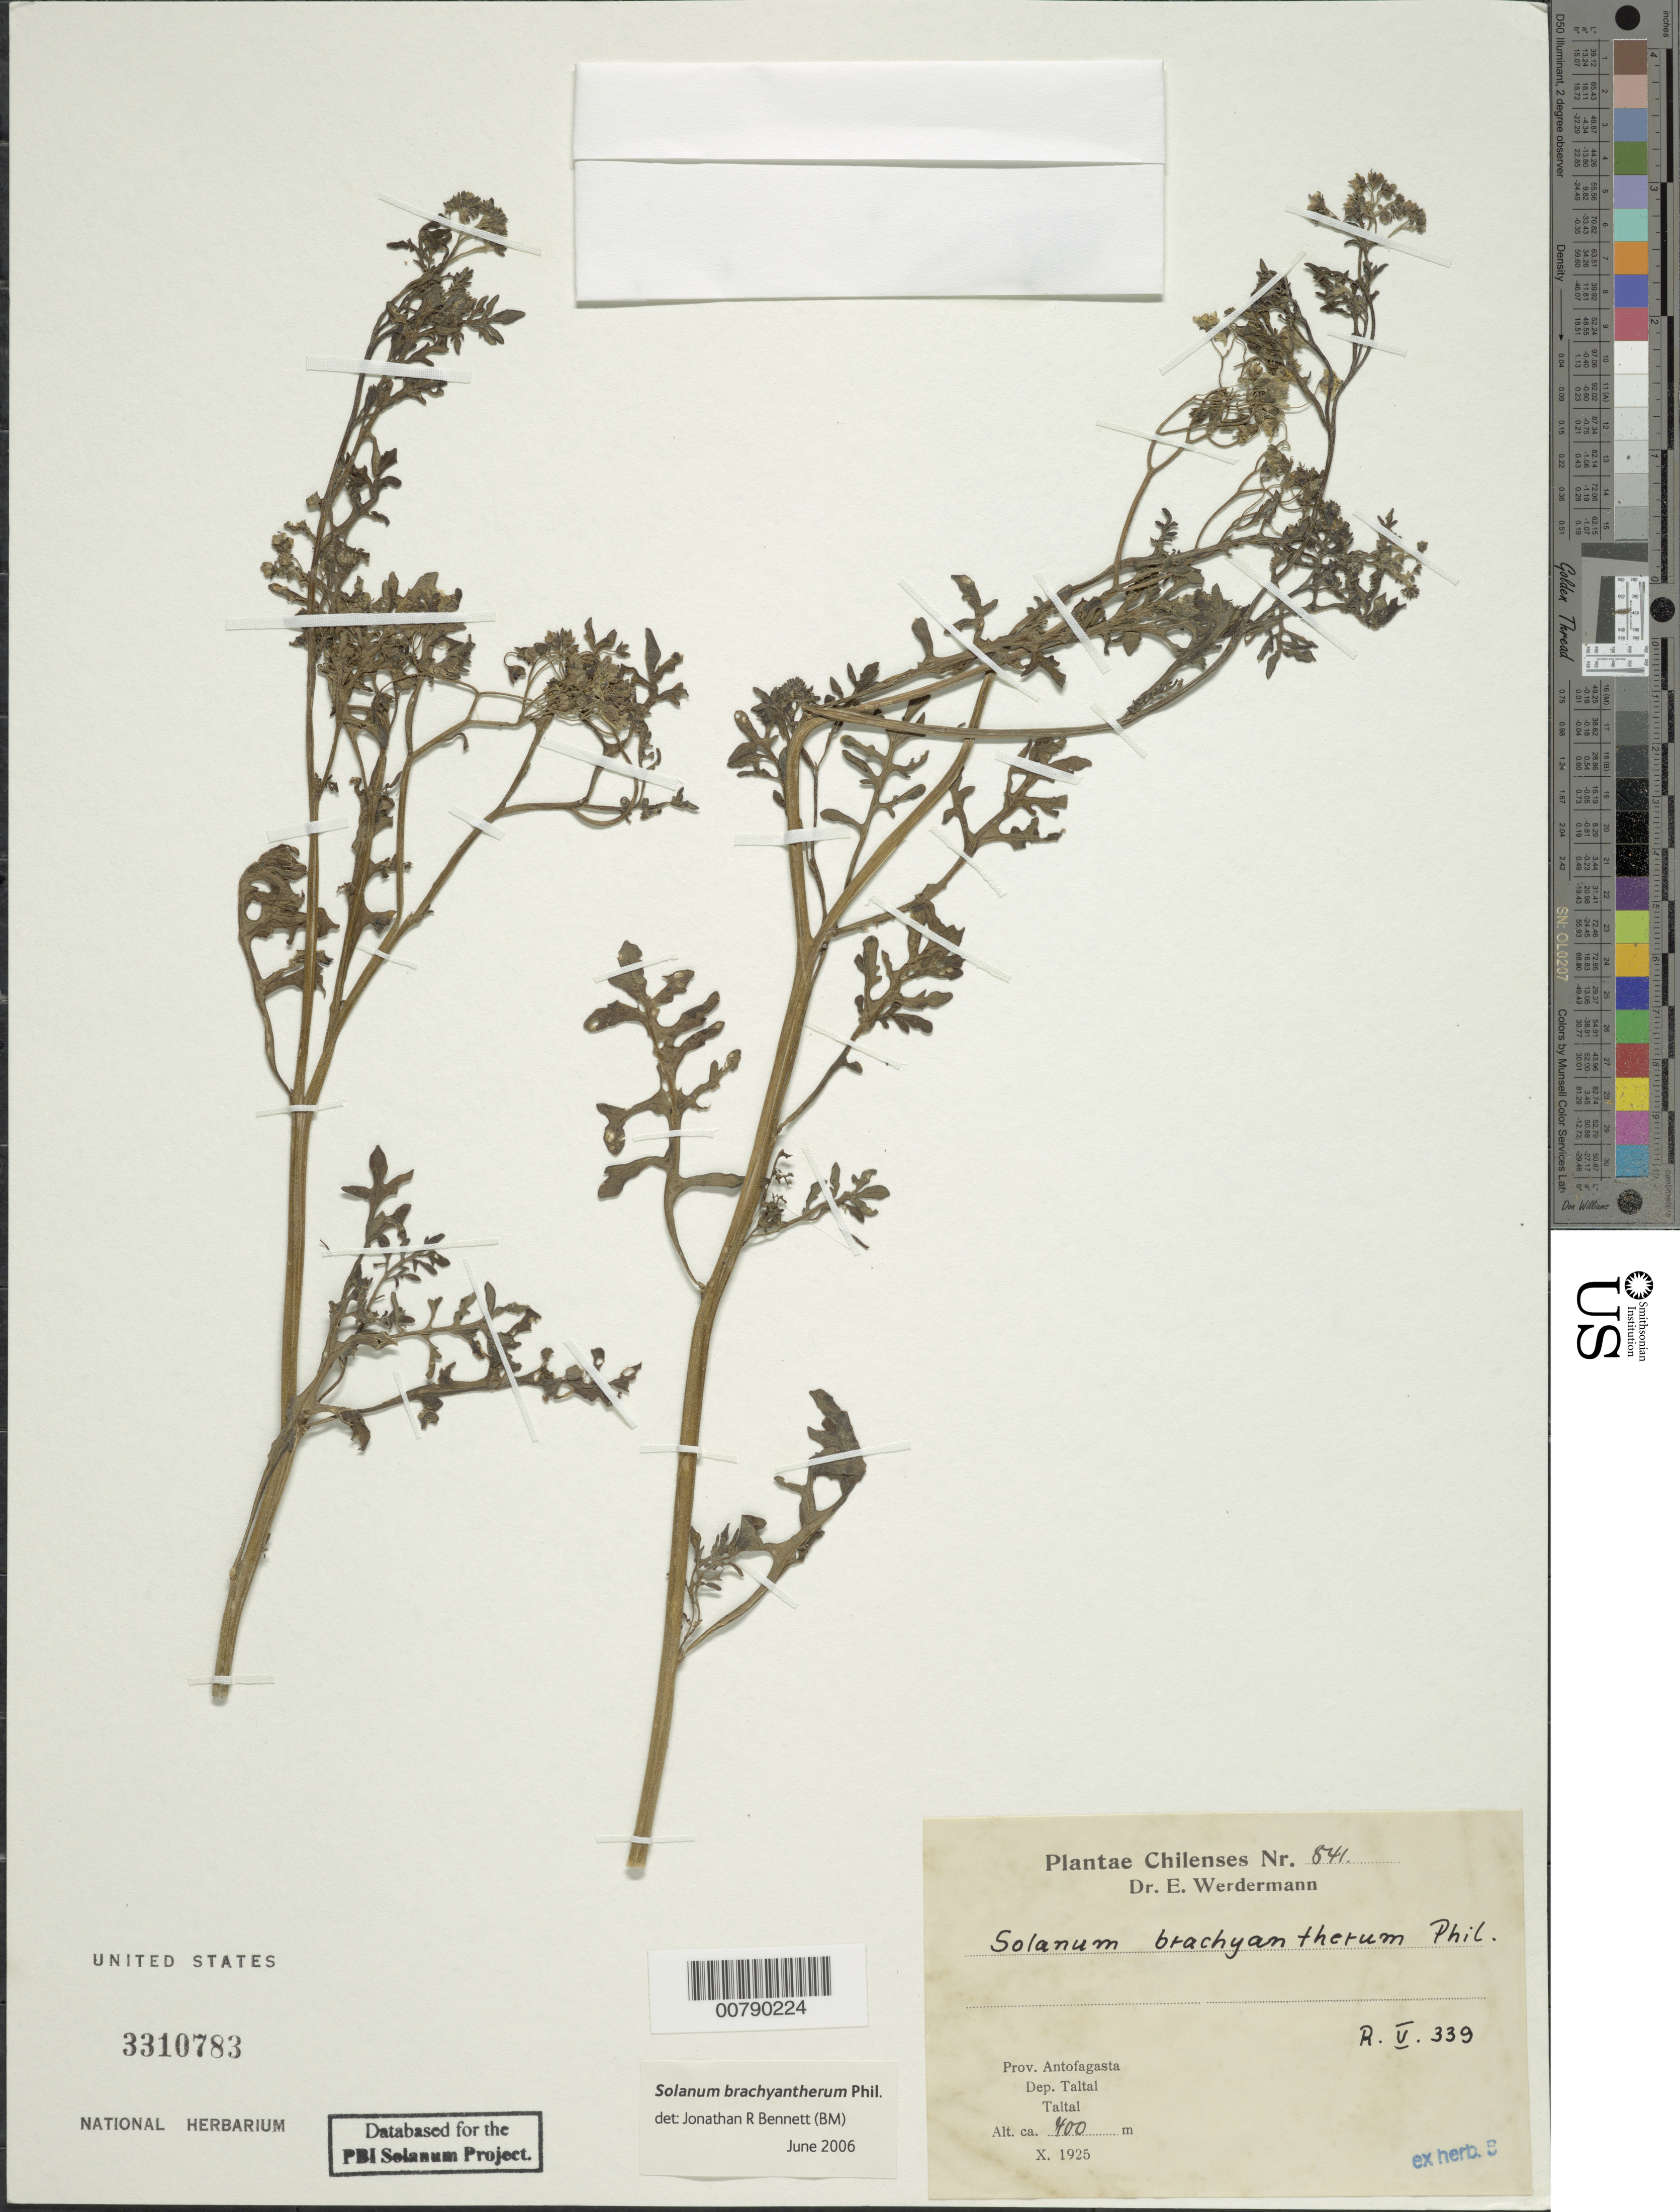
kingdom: Plantae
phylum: Tracheophyta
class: Magnoliopsida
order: Solanales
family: Solanaceae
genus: Solanum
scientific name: Solanum brachyantherum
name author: Phil.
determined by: Bennett, J. R.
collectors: E. Werdermann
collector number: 841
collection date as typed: Oct 1925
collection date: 1925-10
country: Chile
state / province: Antofagasta (II)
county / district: Taltal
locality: Taltal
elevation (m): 400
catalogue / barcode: US 3310783